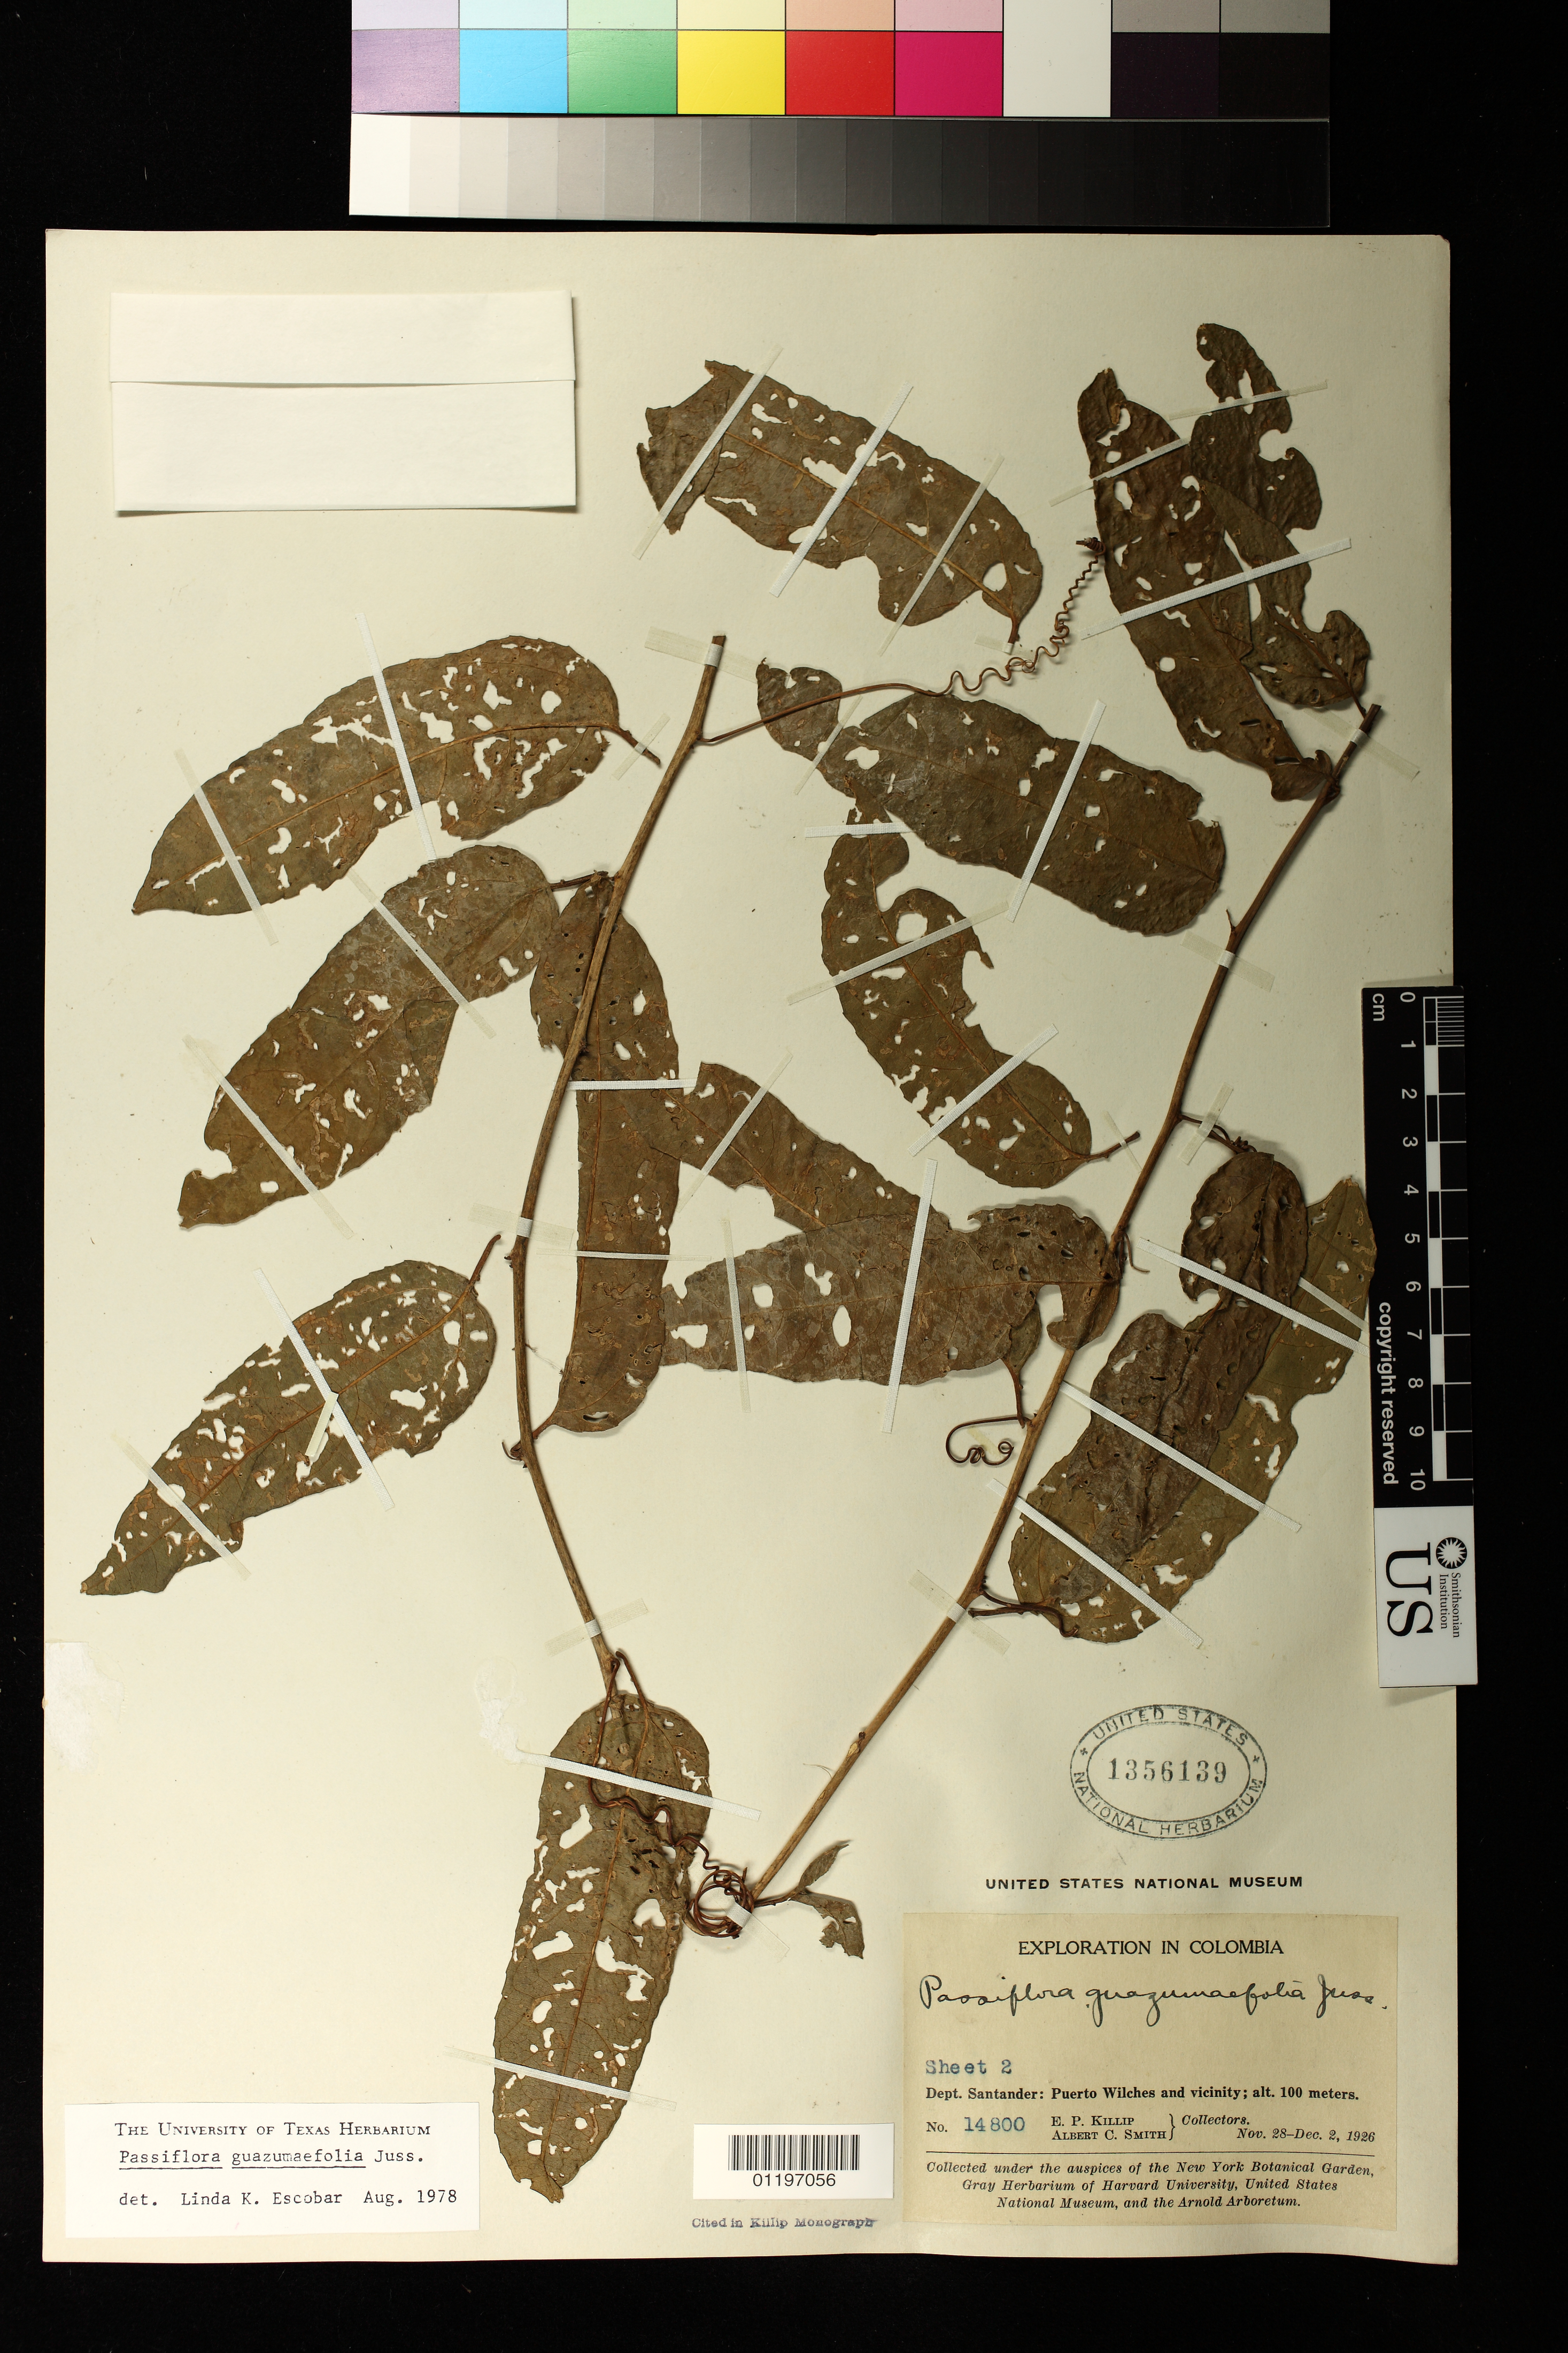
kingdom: Plantae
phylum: Tracheophyta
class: Magnoliopsida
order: Malpighiales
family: Passifloraceae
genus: Passiflora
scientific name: Passiflora guazumifolia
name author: Juss.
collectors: E. P. Killip & A. C. Smith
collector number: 14800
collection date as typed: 28 Nov 1926 to 02 Dec 1926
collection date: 1926-11-28/1926-12-02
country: Colombia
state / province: Santander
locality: Puerto Wilches and vicinity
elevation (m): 100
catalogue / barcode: US 1356139